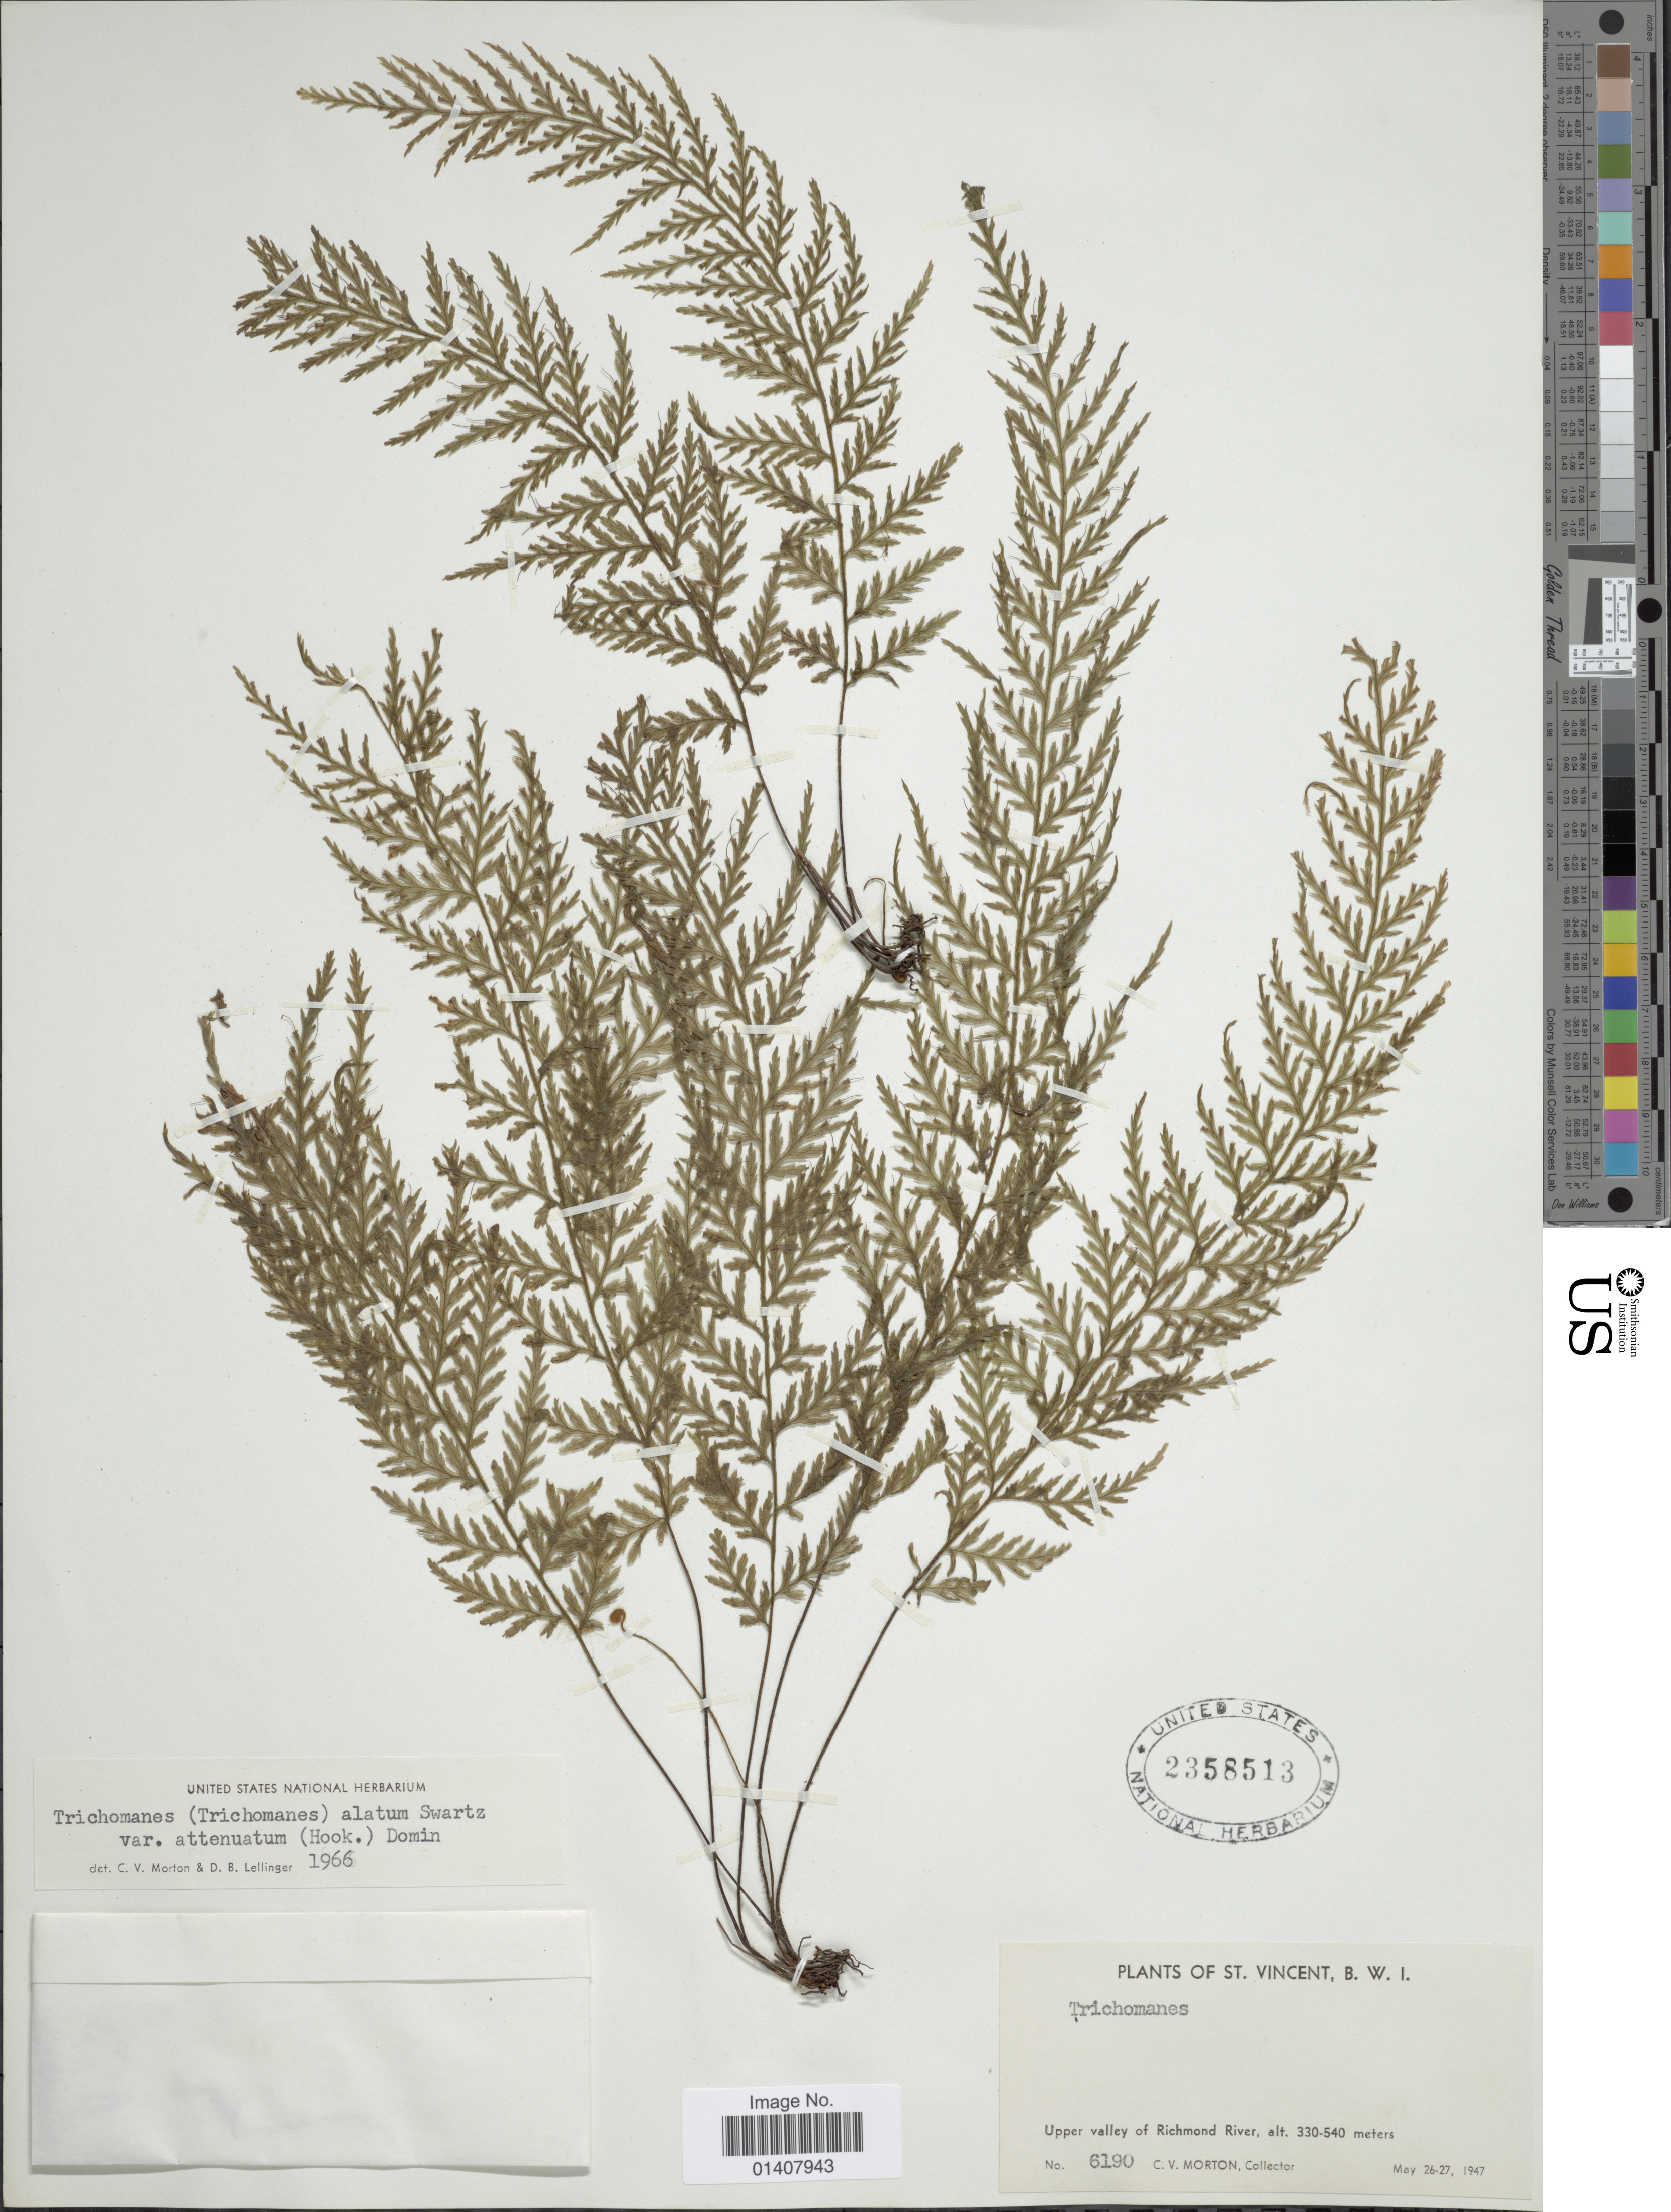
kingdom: Plantae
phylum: Tracheophyta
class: Polypodiopsida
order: Hymenophyllales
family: Hymenophyllaceae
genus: Trichomanes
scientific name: Trichomanes alatum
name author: Sw.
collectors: C. V. Morton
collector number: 6190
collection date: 1947-05-26/1947-05-27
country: St. Vincent - Grenadines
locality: St. Vincent, B.W.I., Upper valley of Richmond River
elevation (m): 330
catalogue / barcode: US 2358513